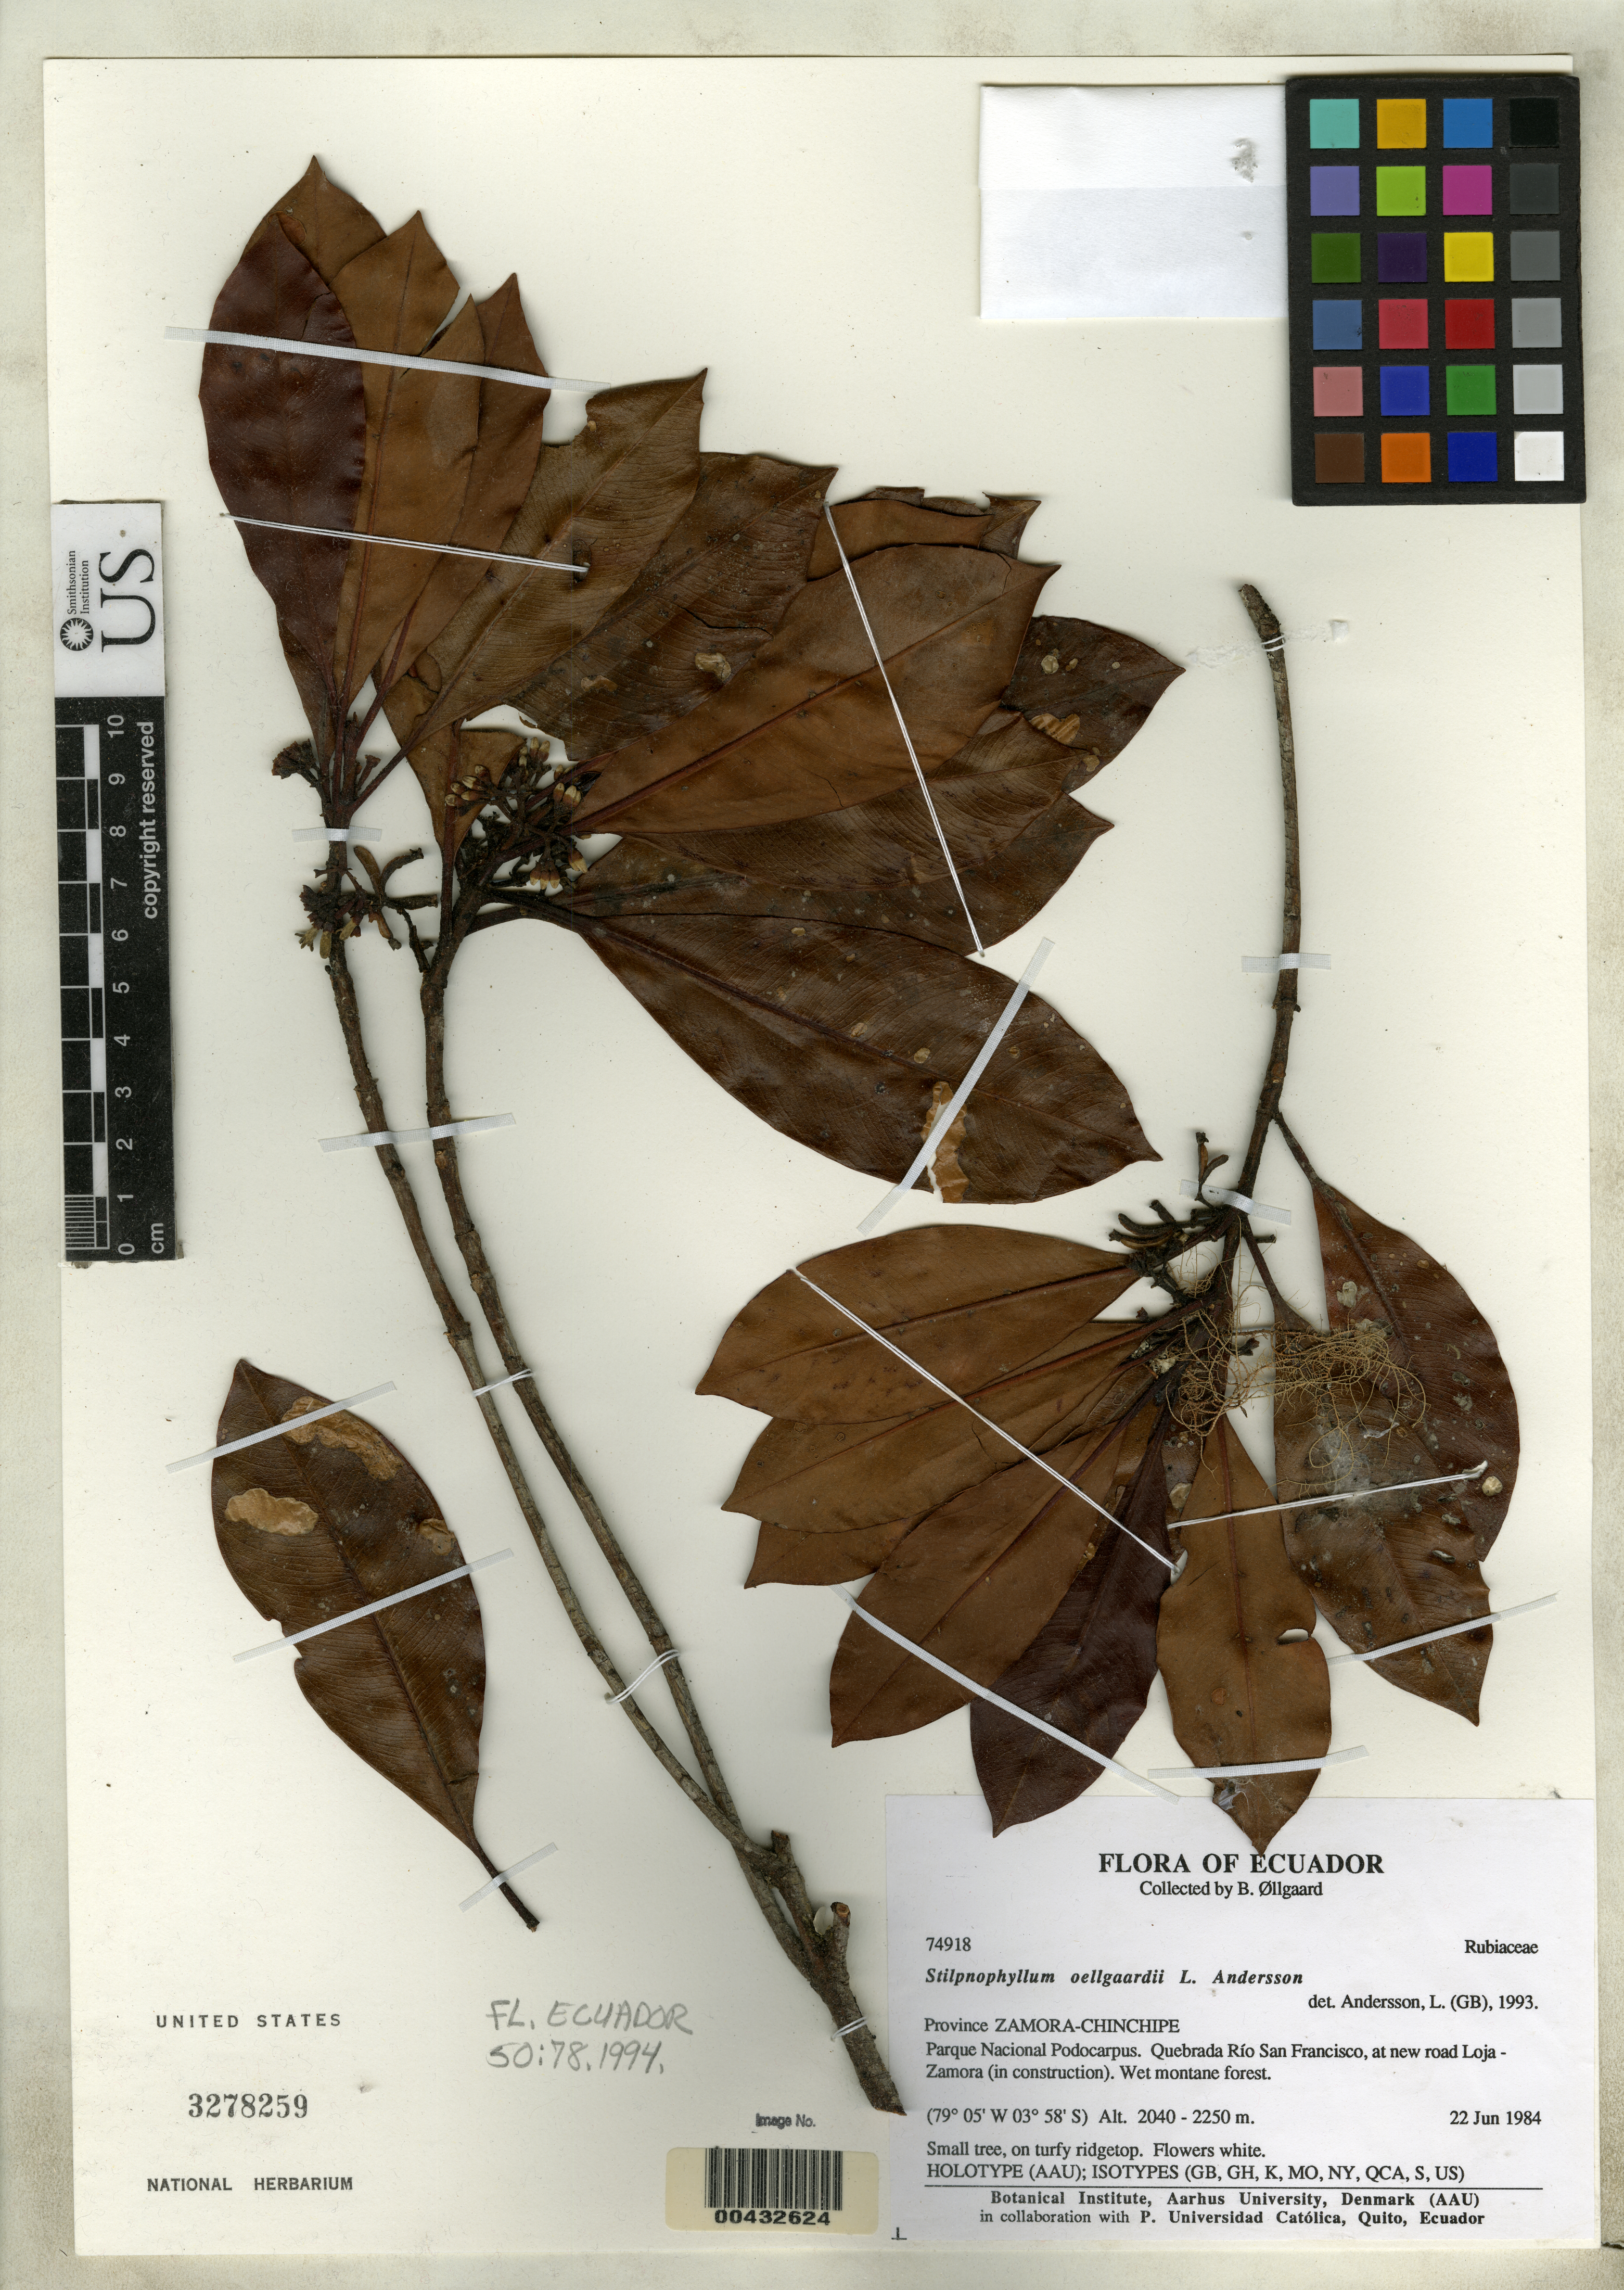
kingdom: Plantae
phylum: Tracheophyta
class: Magnoliopsida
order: Gentianales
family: Rubiaceae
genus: Stilpnophyllum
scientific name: Stilpnophyllum oellgaardii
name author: L. Andersson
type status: Isotype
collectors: B. Øllgaard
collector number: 74918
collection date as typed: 22 Jun 1984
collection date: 1984-06-22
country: Ecuador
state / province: Zamora-Chinchipe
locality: Parque Nacional Podocarpus, Quebrada Rio San Francisco, at new road Loja - Zamora (in construction).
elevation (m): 2040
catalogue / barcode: US 3278259